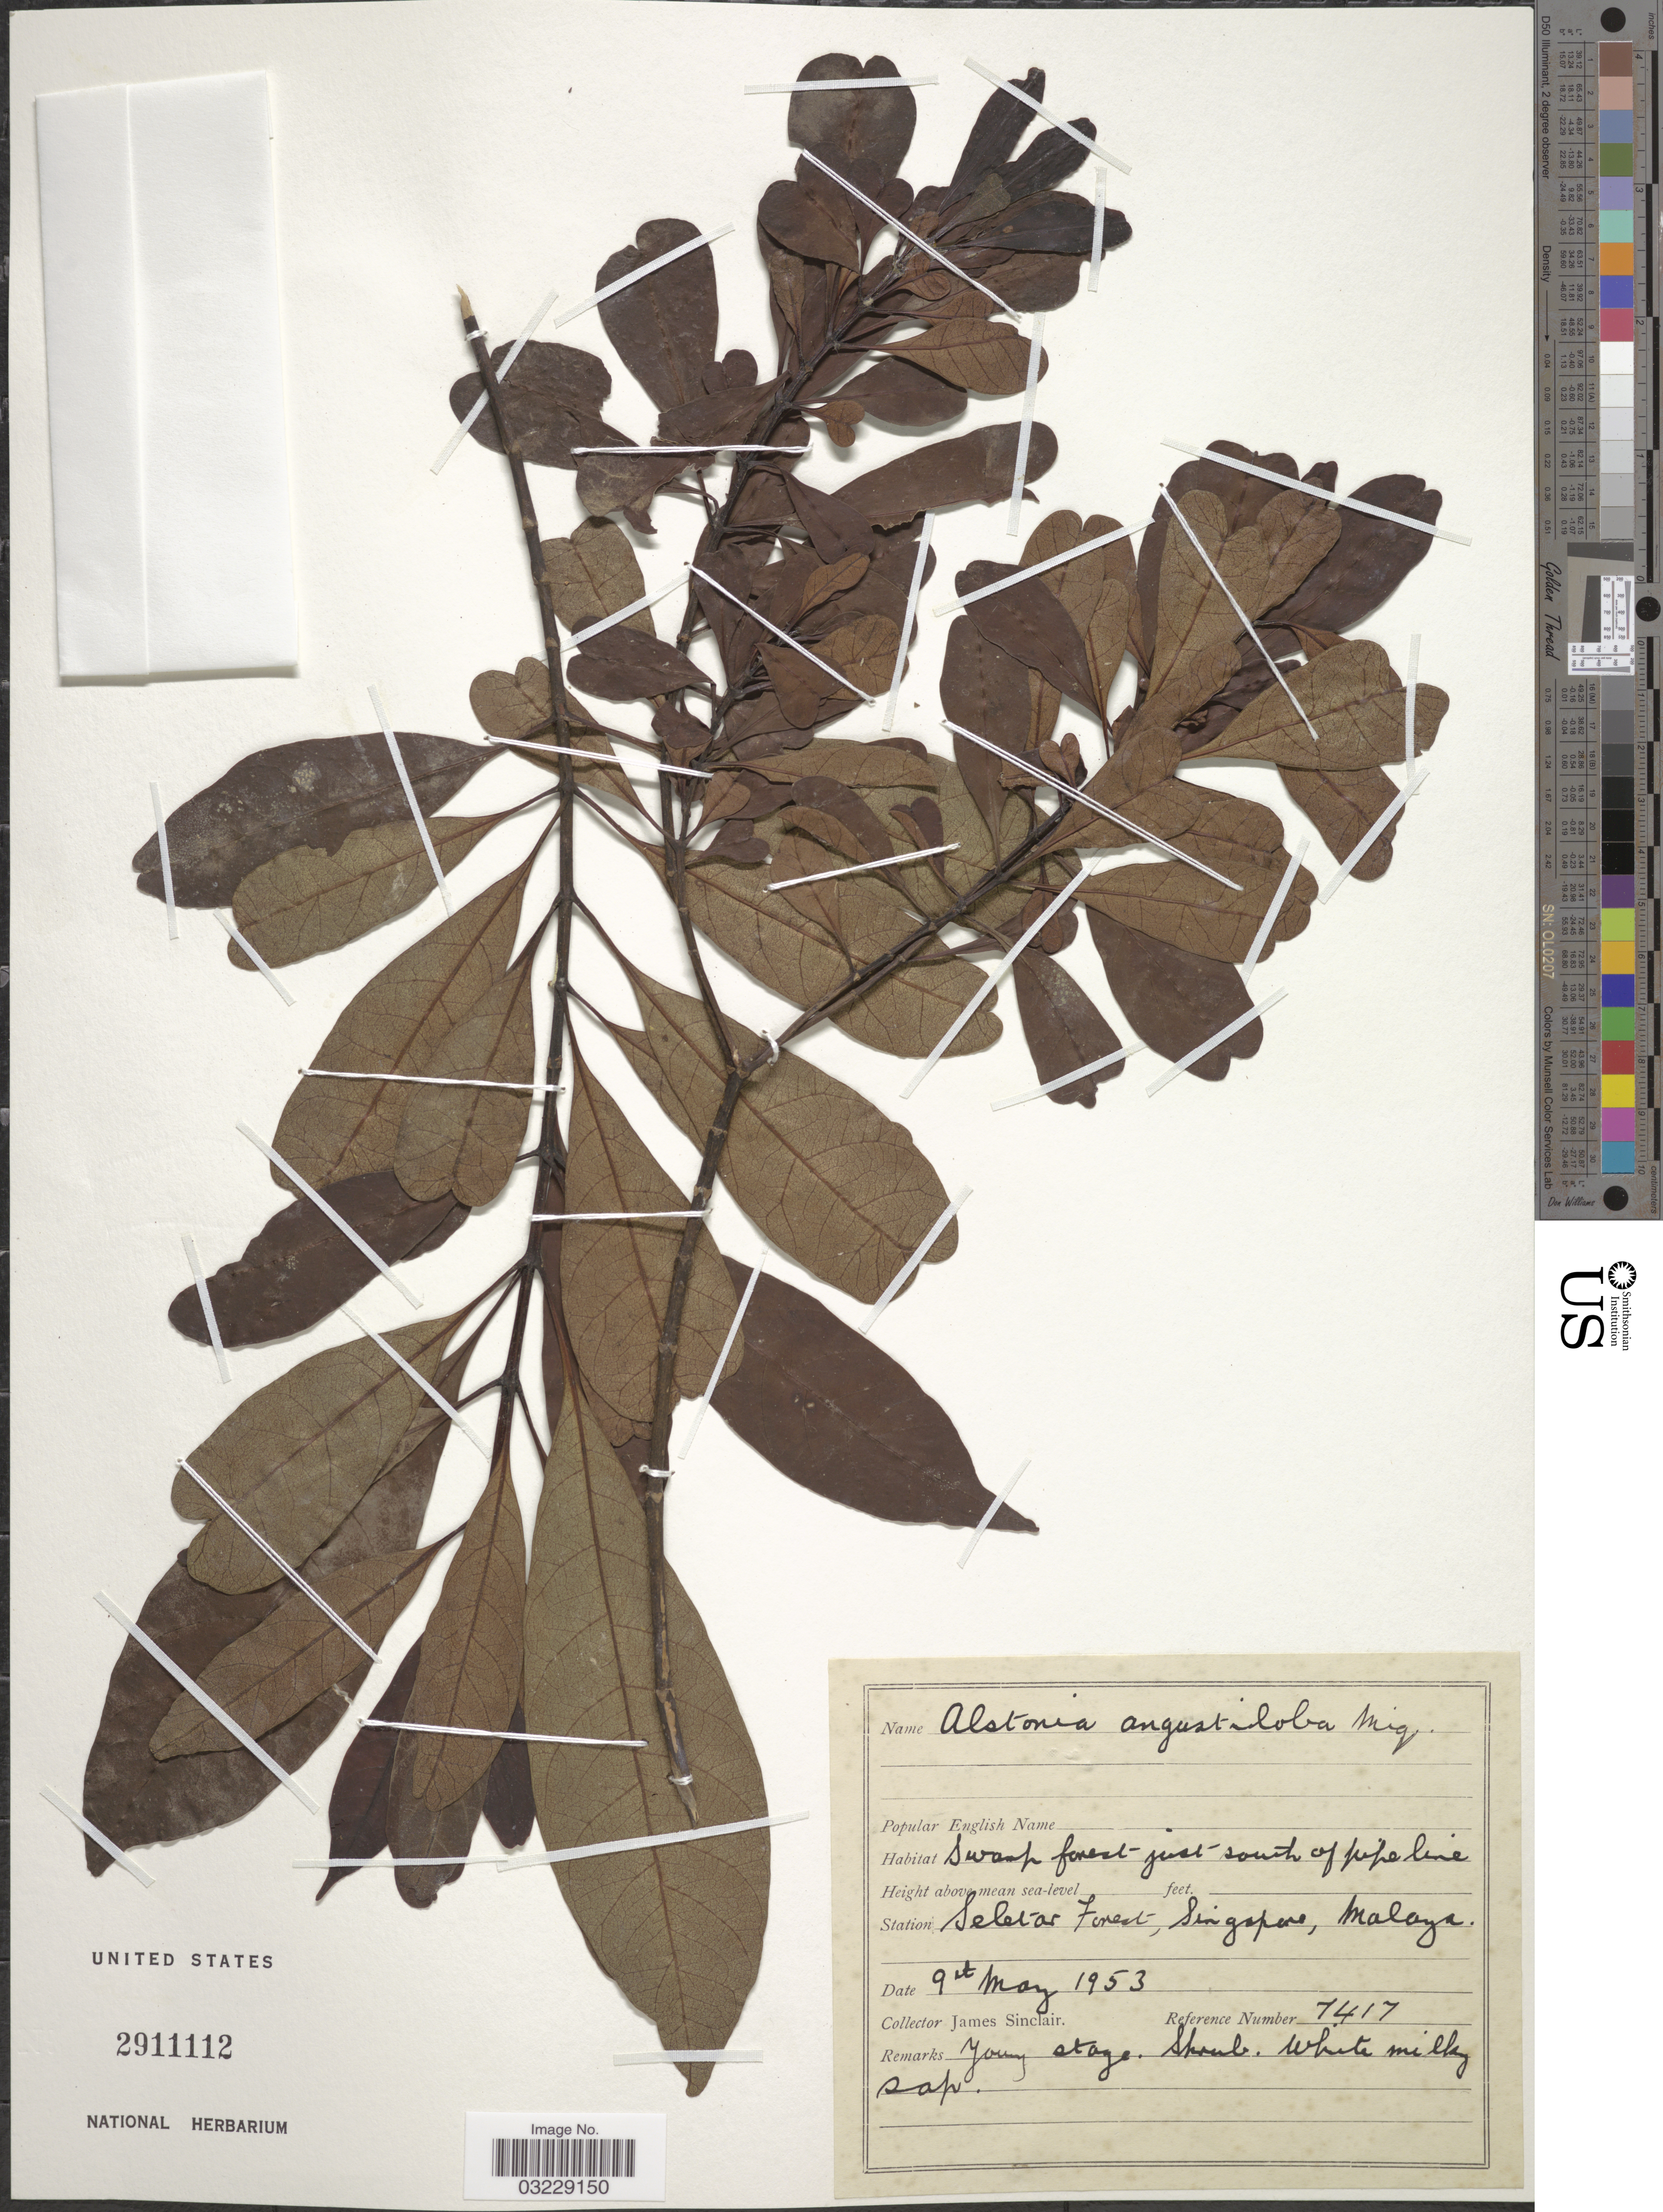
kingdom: Plantae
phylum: Tracheophyta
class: Magnoliopsida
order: Gentianales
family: Apocynaceae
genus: Alstonia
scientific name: Alstonia angustiloba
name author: Miq.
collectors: J. Sinclair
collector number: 7417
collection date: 1953-05-09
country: Singapore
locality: Station Seletar Forest, Malaya.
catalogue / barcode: US 2911112